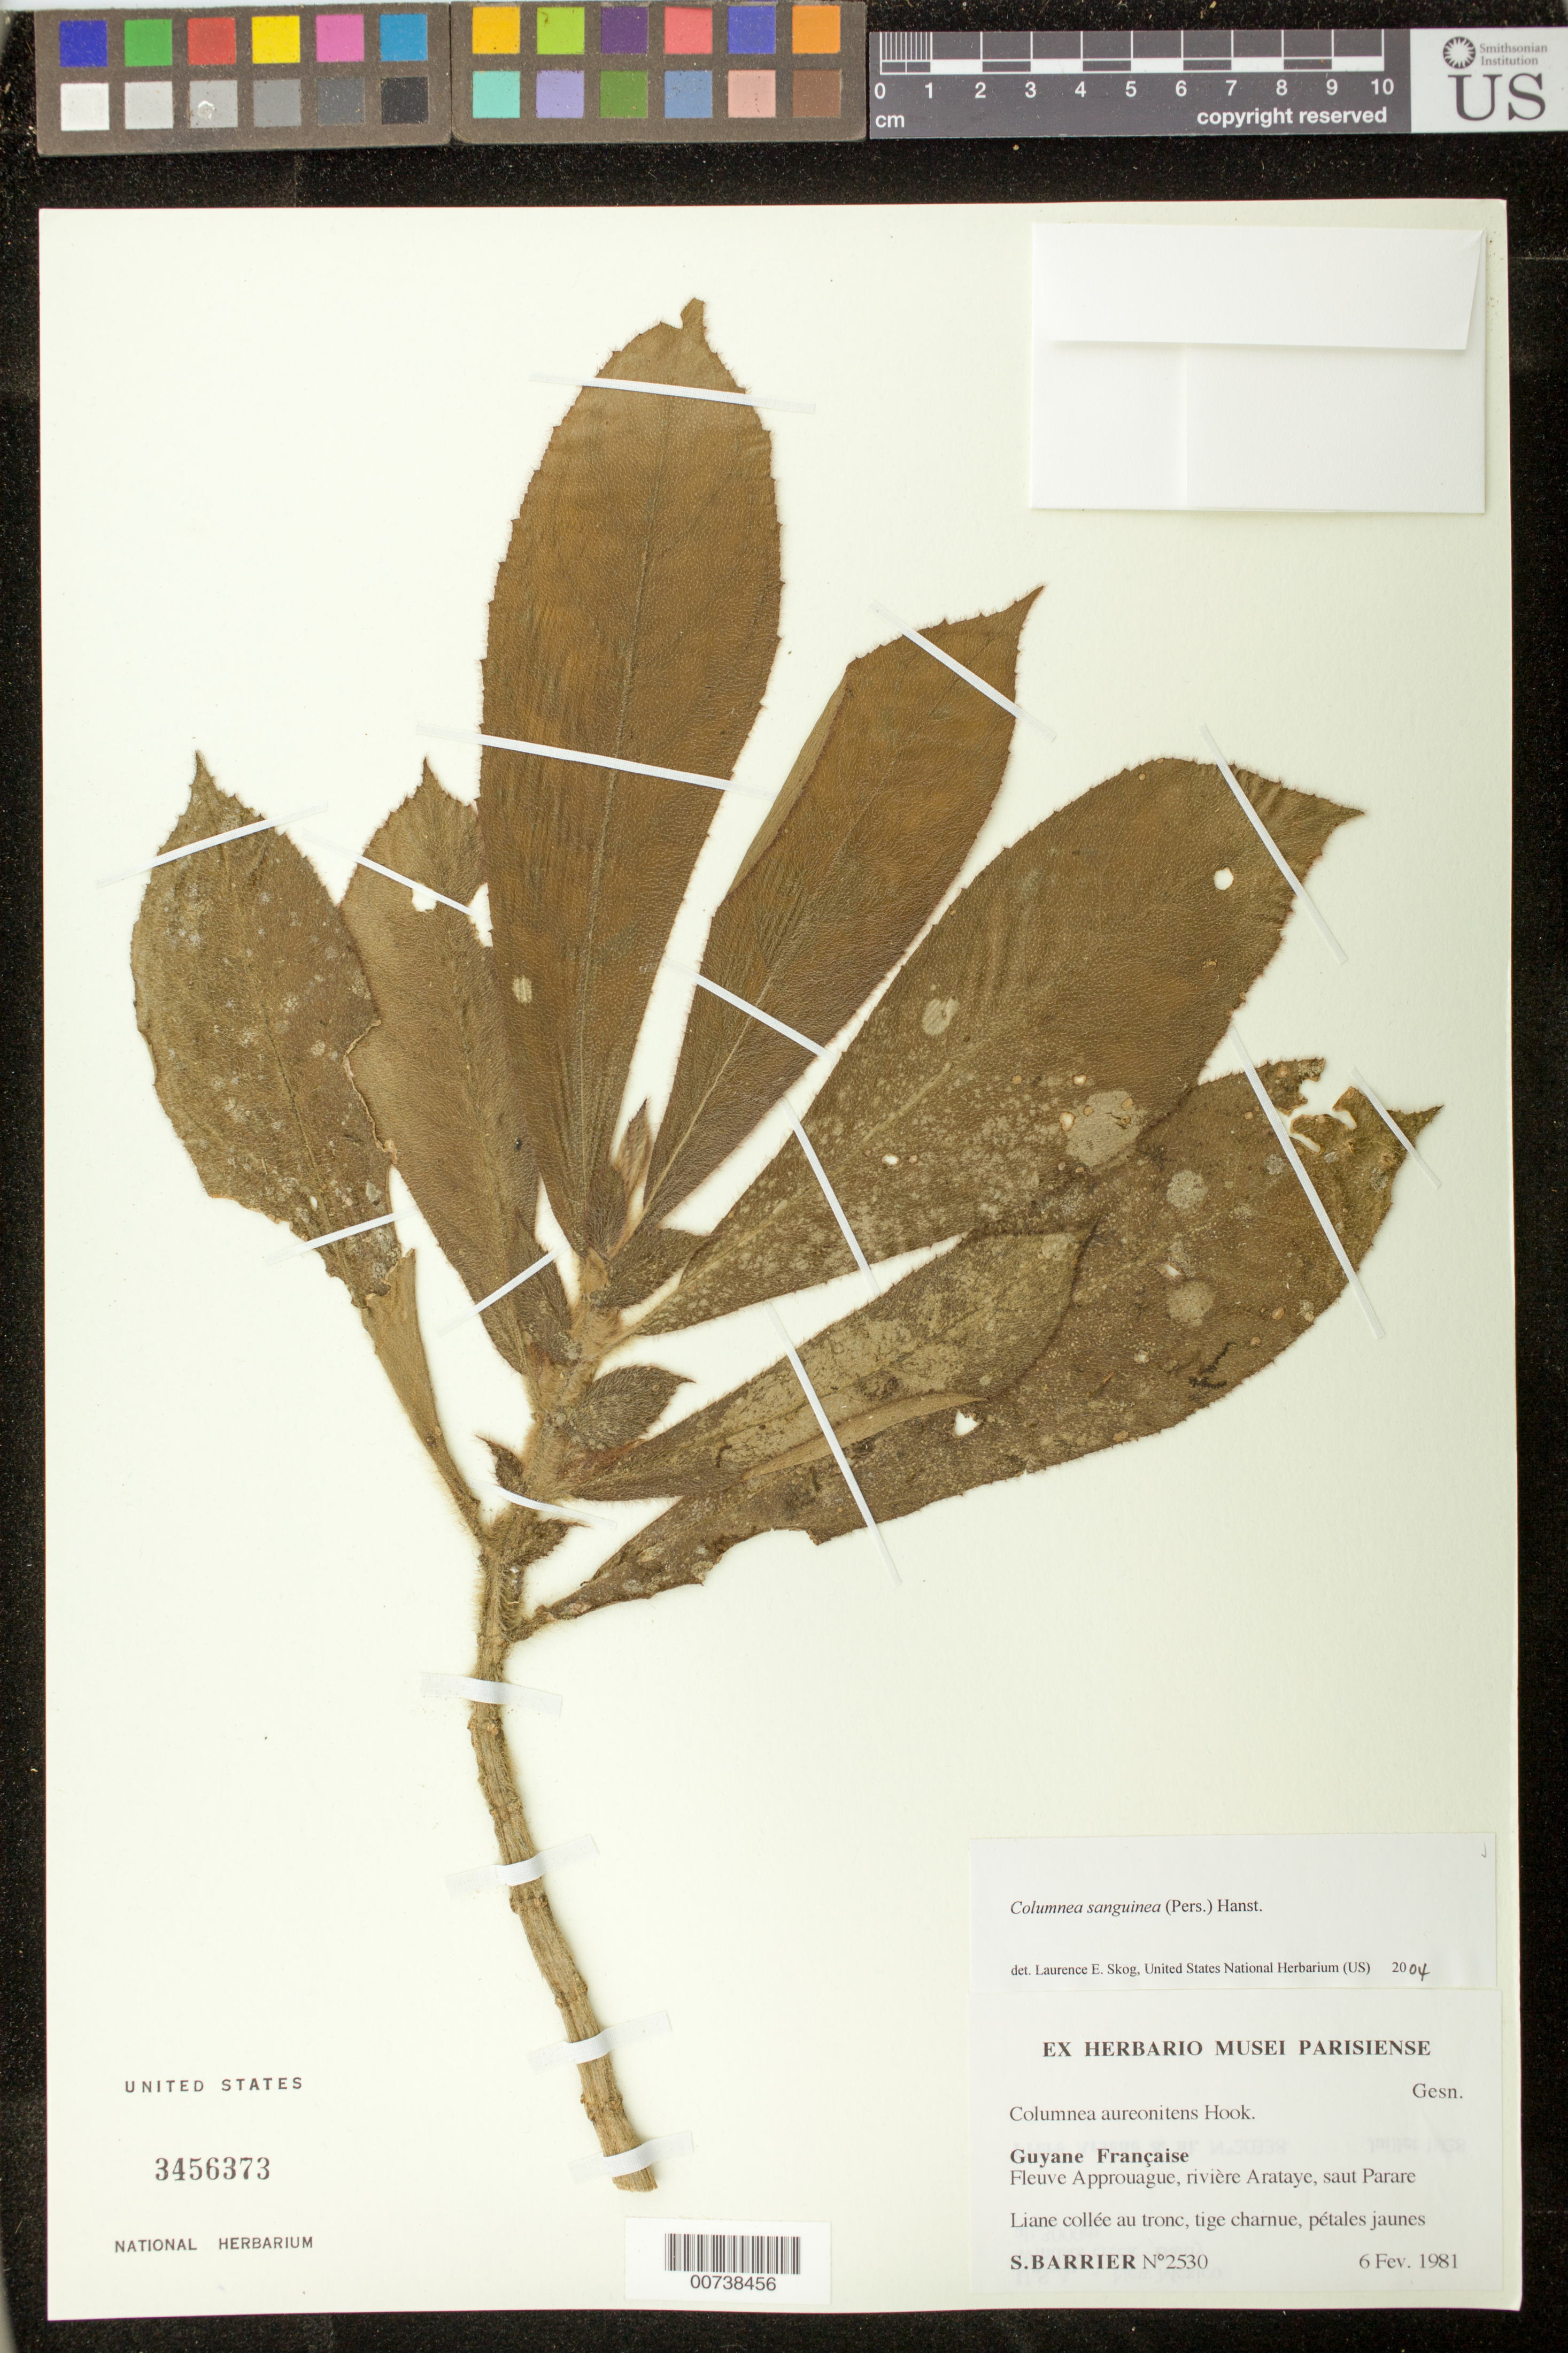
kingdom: Plantae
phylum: Tracheophyta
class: Magnoliopsida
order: Lamiales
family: Gesneriaceae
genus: Columnea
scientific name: Columnea sanguinea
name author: (Pers.) Hanst.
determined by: Skog, Laurence E.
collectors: S. Barrier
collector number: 2530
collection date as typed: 06 Feb 1981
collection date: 1981-02-06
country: French Guiana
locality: Fleuve Approuague, rivière Arataye, Saut Parare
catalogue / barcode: US 3456373